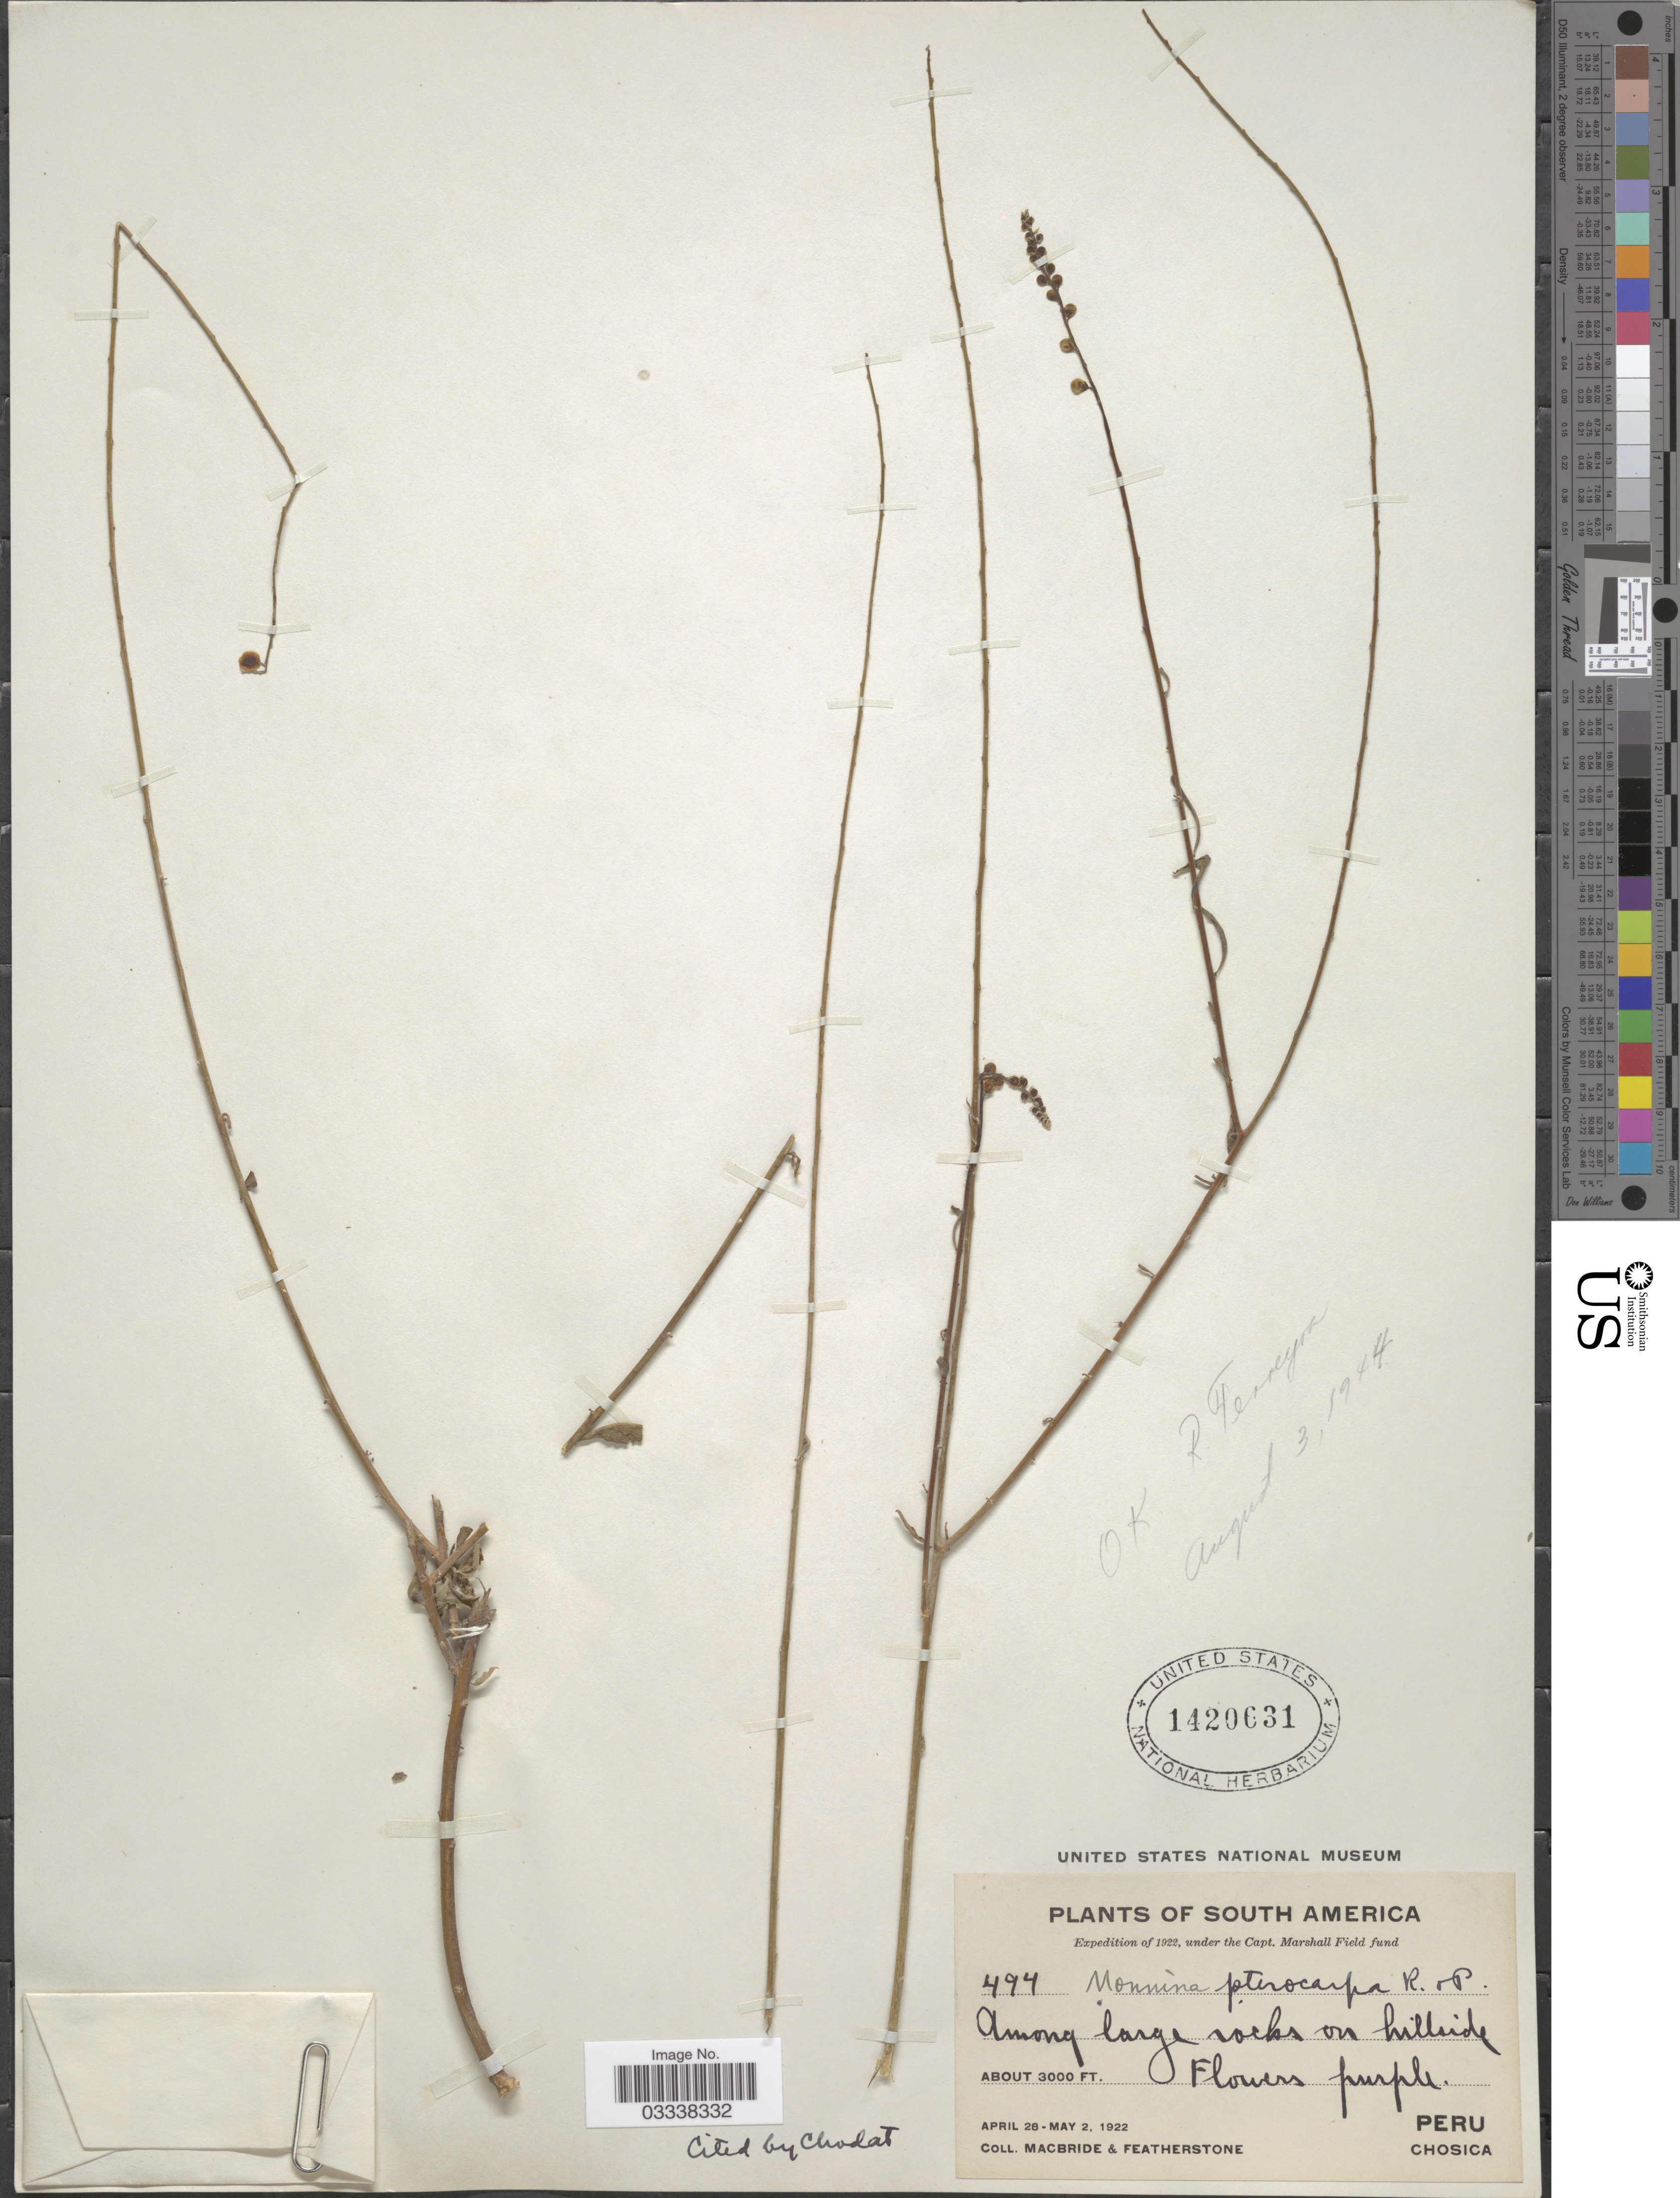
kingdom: Plantae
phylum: Tracheophyta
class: Magnoliopsida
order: Fabales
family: Polygalaceae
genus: Monnina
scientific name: Monnina pterocarpa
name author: Ruiz & Pav.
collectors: Macbride, -- & -. Featherstone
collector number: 494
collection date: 1922-04-28/1922-05-02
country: Peru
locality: Chosica.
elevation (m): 914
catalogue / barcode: US 1420631